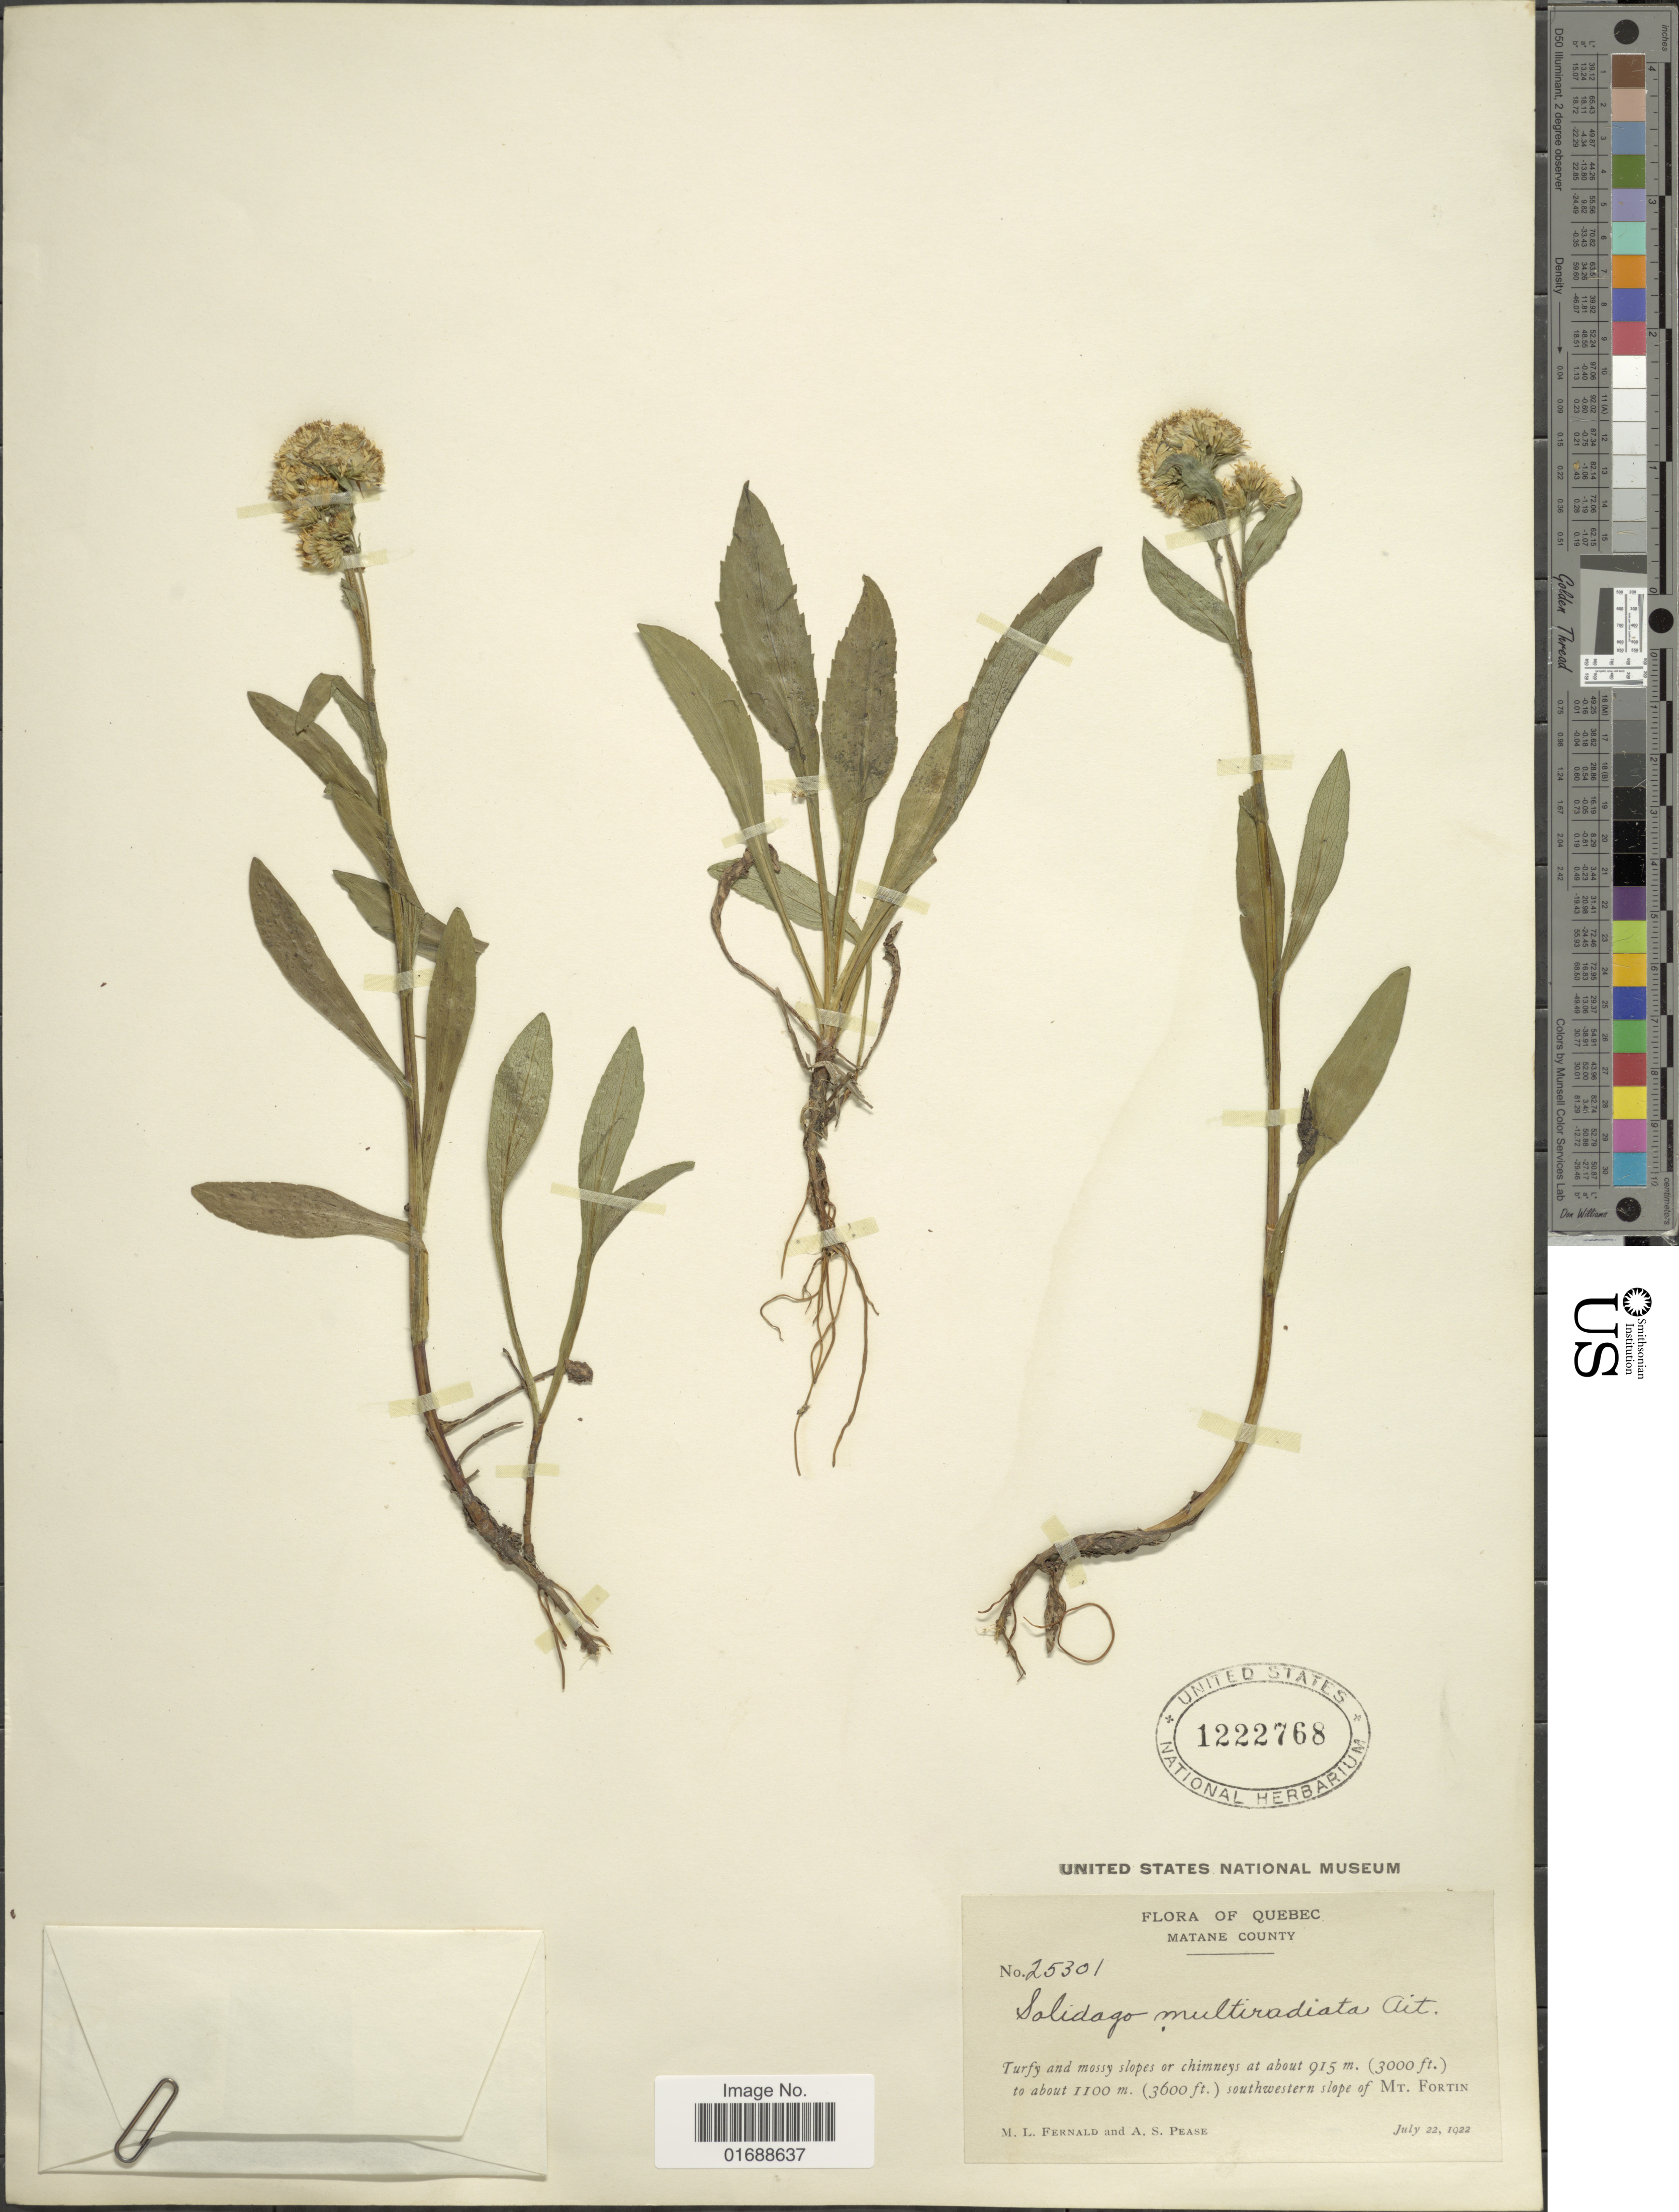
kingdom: Plantae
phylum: Tracheophyta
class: Magnoliopsida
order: Asterales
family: Asteraceae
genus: Solidago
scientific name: Solidago multiradiata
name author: Aiton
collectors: M. L. Fernald & A. S. Pease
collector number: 25301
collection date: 1922-07-22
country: Canada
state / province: Quebec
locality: Matane County, southwestern slope of Mt. Fortin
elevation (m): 915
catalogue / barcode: US 1222768